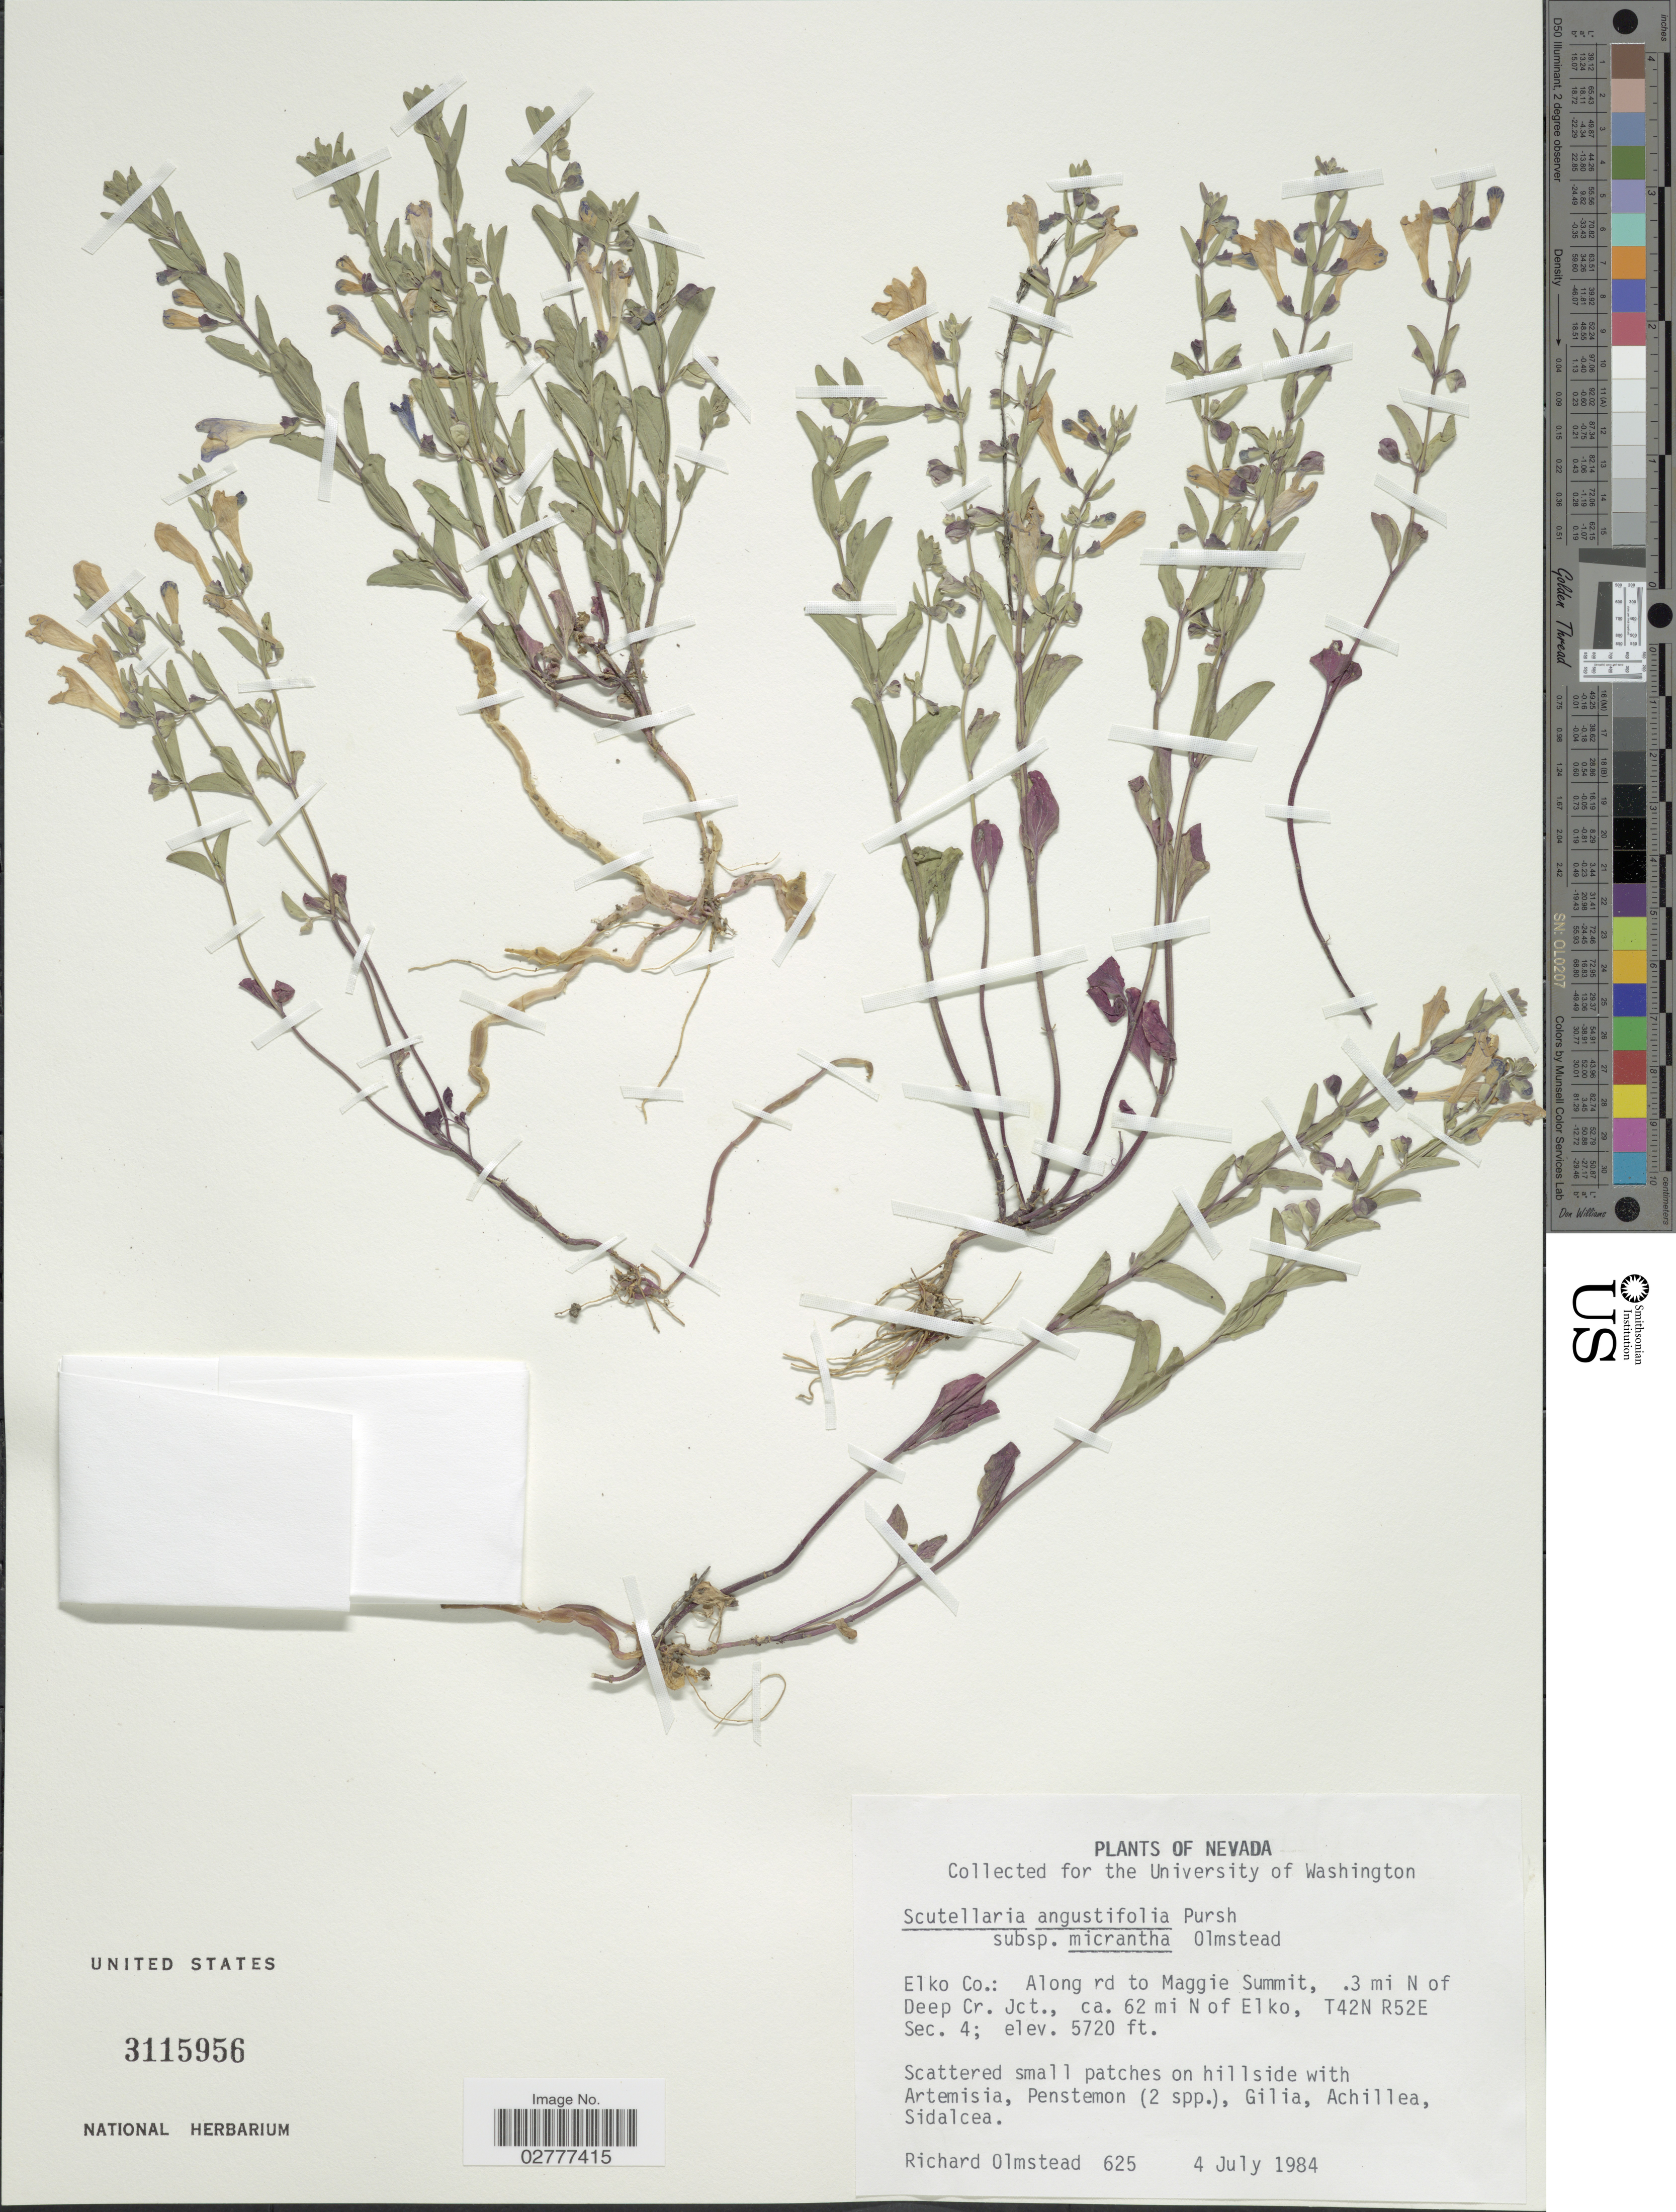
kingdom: Plantae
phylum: Tracheophyta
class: Magnoliopsida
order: Lamiales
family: Lamiaceae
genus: Scutellaria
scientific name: Scutellaria angustifolia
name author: Pursh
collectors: R. Olmstead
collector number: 625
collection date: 1984-07-04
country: United States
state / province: Nevada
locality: Elko Co.: Along rd to Maggie Summit, .3 mi N of Deep Cr. Jct., ca. 62 mi N of Elko, T42N R52E, Sec. 4.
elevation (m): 1743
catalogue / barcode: US 3115956